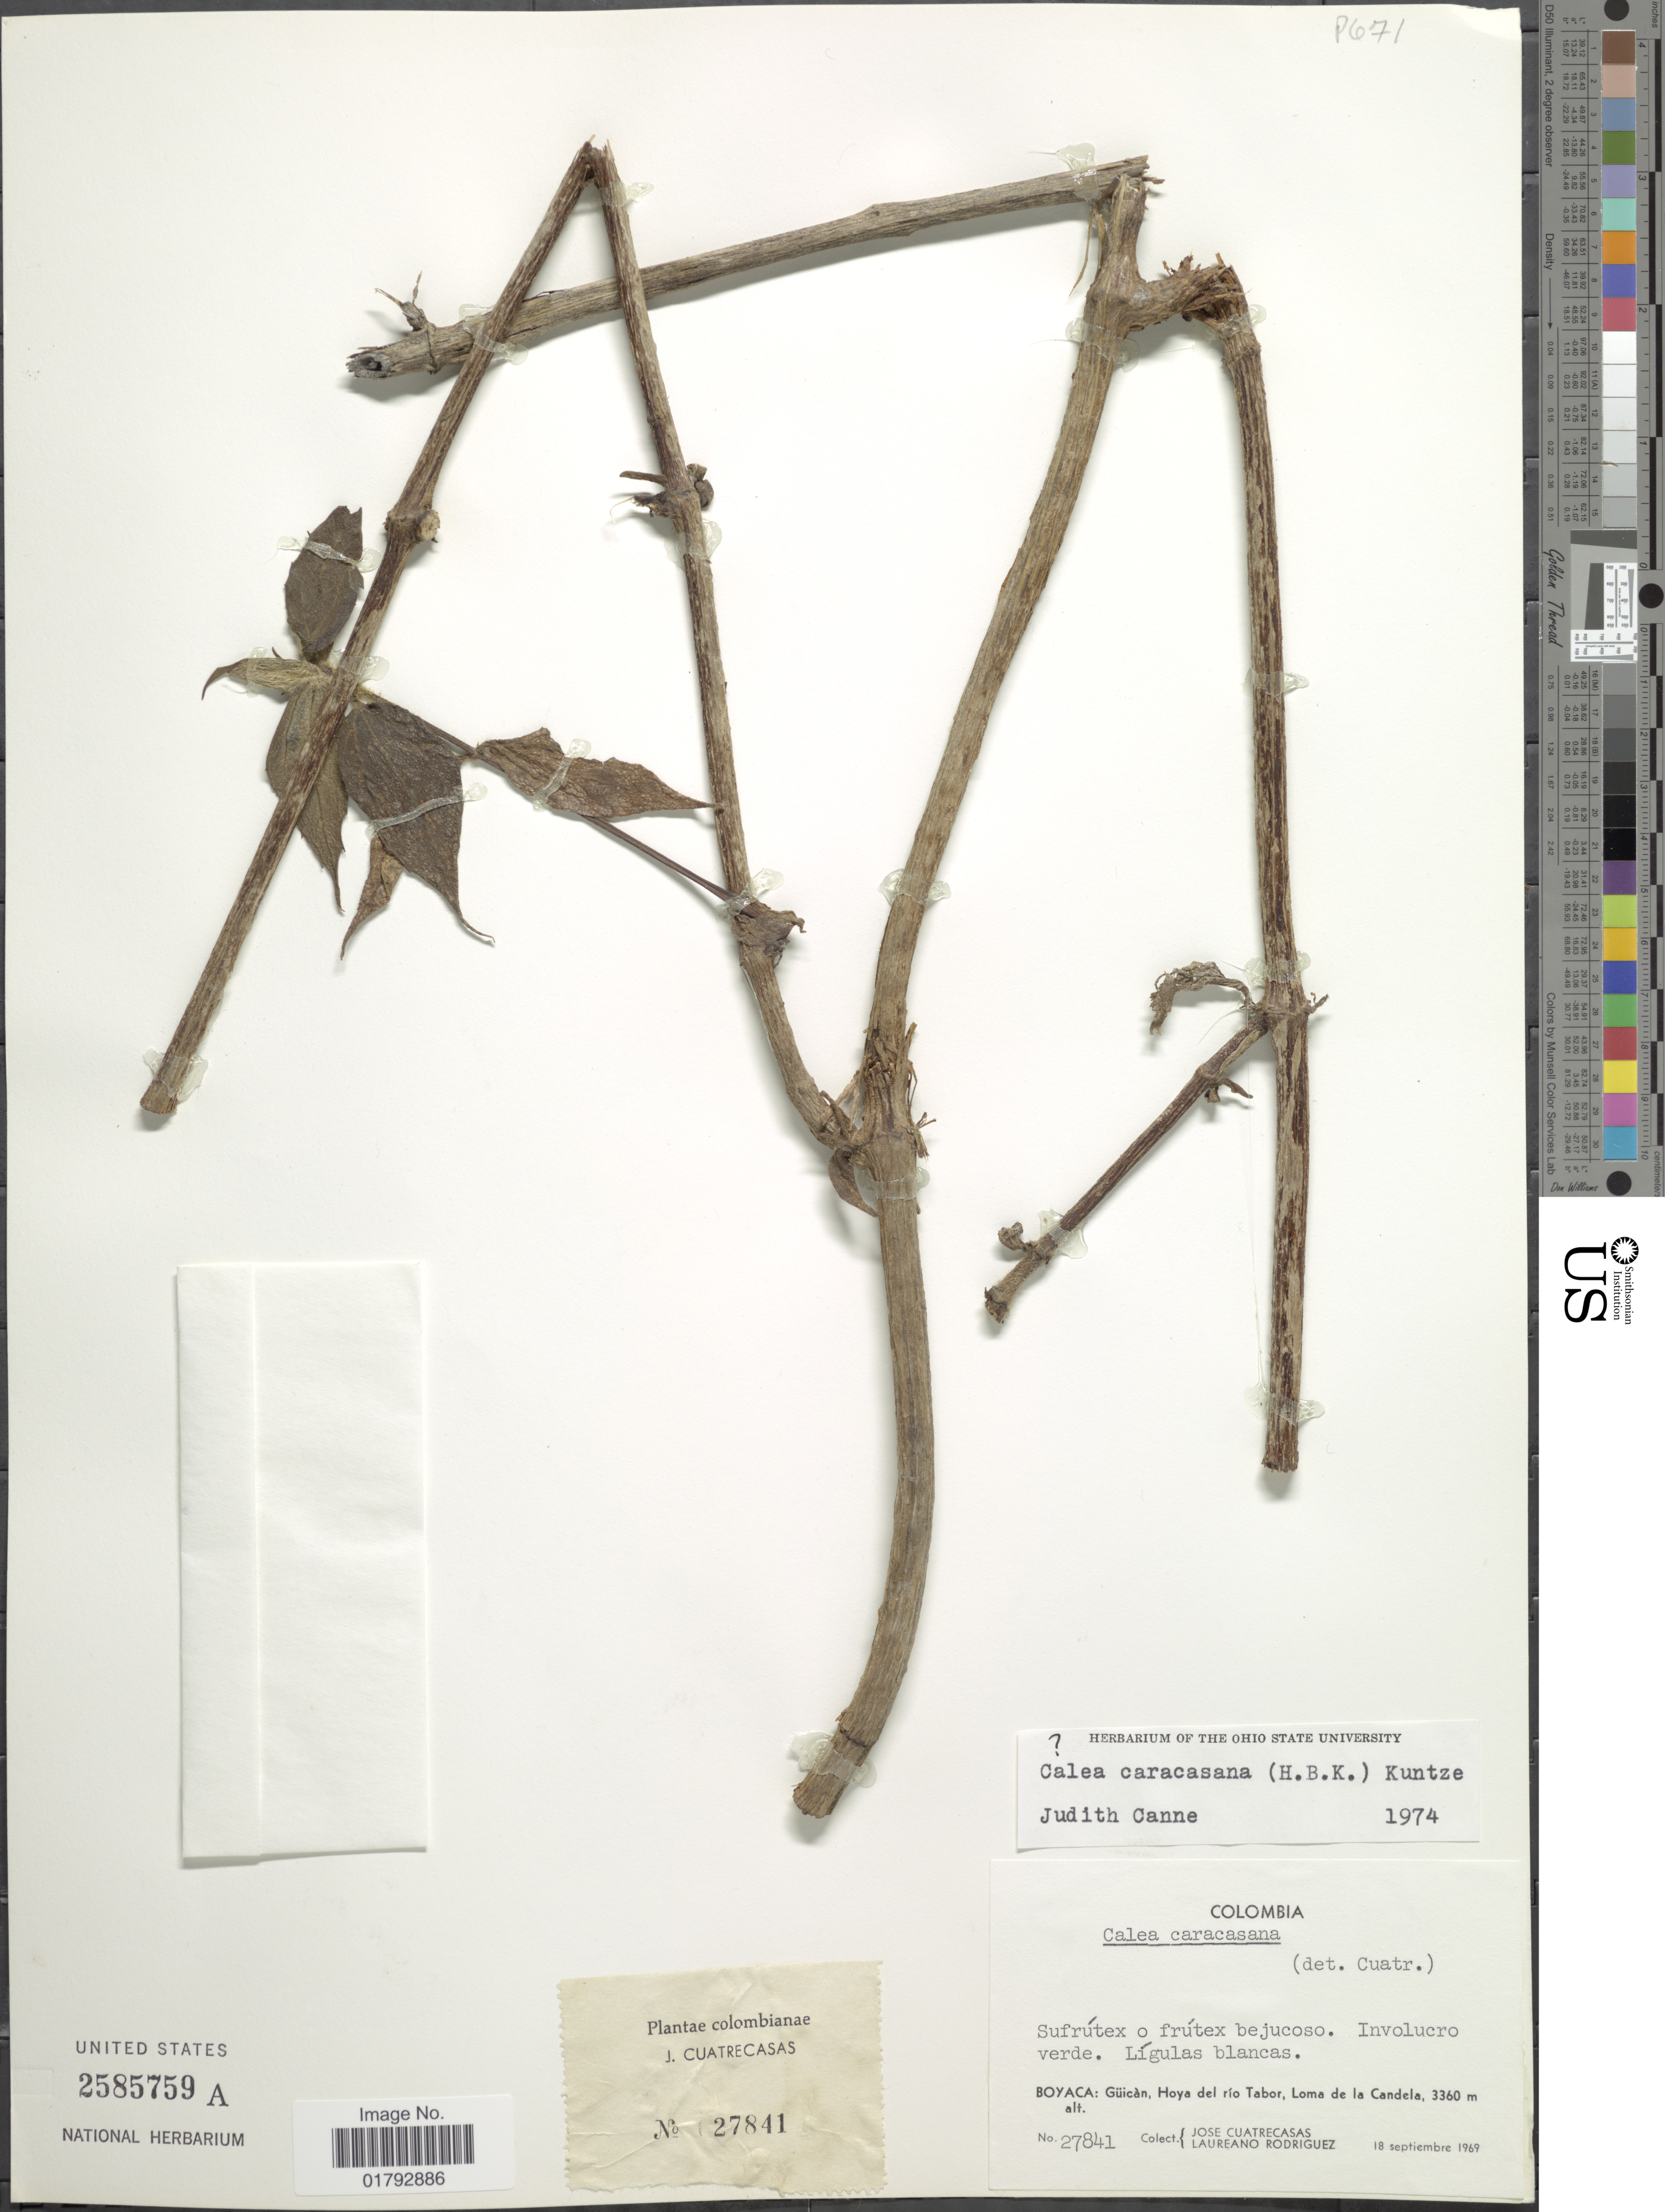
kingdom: Plantae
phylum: Tracheophyta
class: Magnoliopsida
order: Asterales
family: Asteraceae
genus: Alloispermum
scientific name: Alloispermum caracasanum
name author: (Kunth) H. Rob.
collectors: J. Cuatrecasas & L. Rodriguez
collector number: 27841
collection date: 1969-09-18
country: Colombia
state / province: Boyacá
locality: Boyaca: Guican, Hoya del rio Tabor, Loma de la Candela.Involucro verde.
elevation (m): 3360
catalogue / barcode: US 2585759A